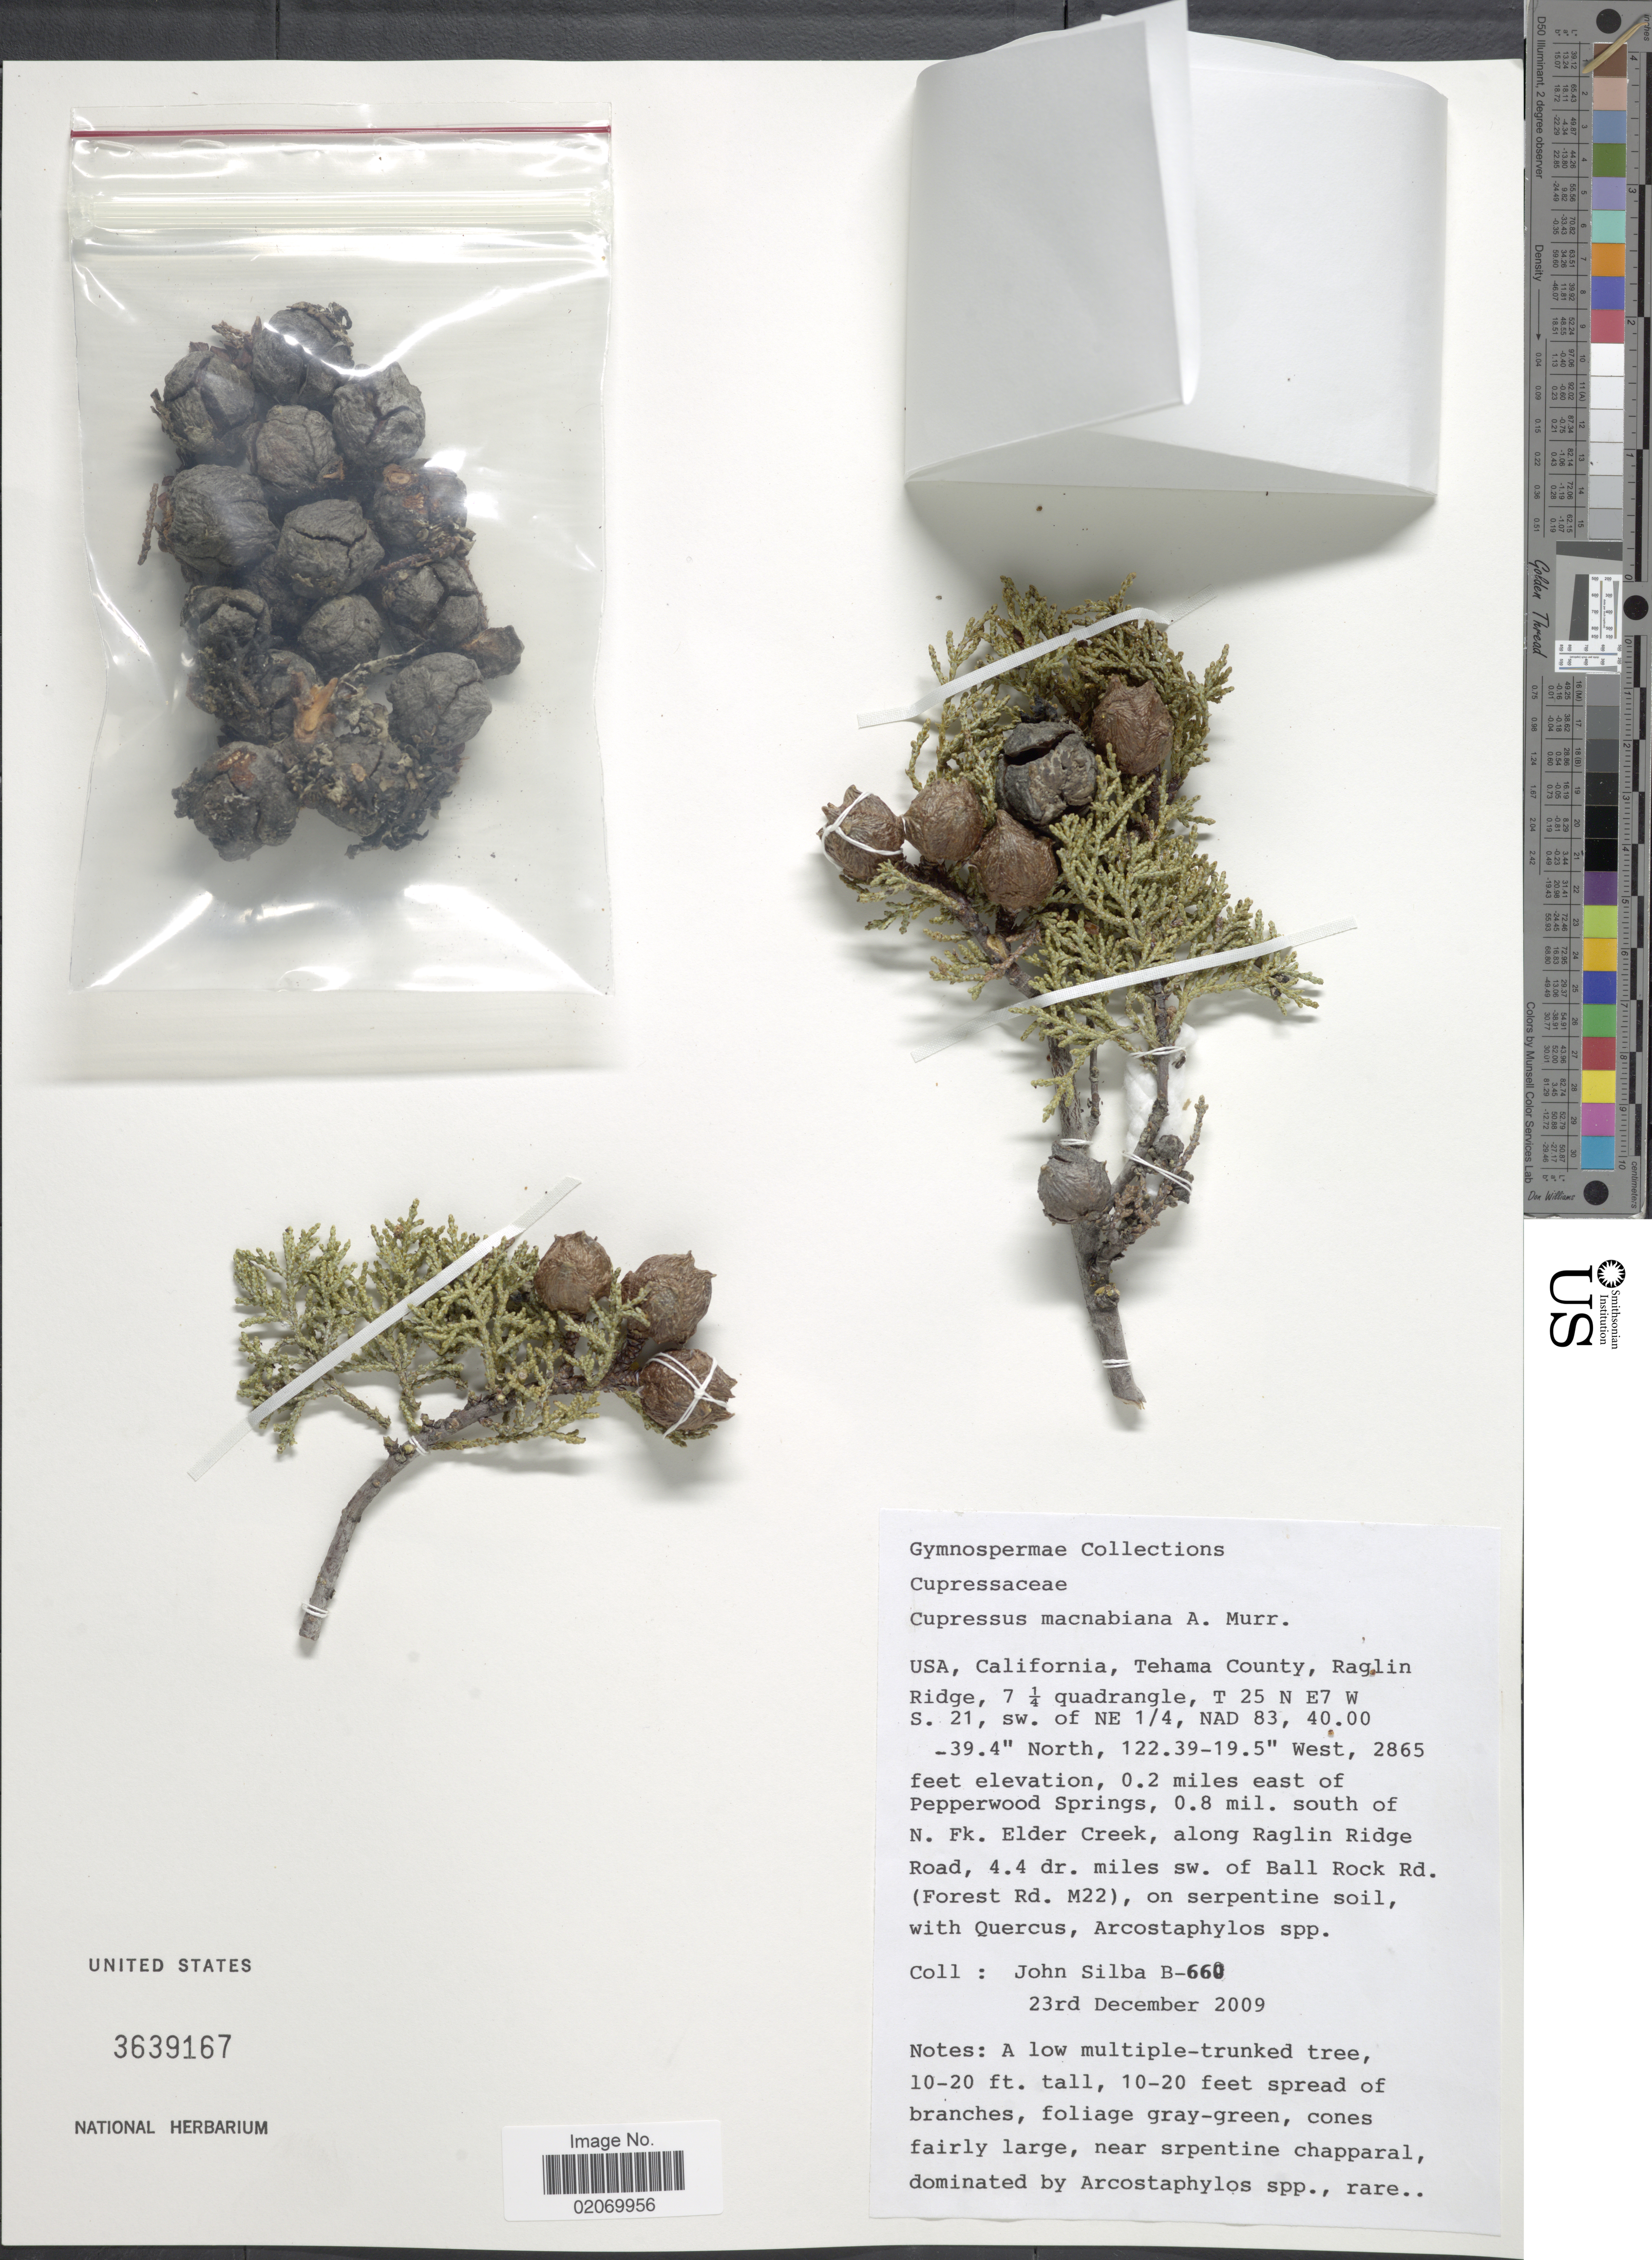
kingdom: Plantae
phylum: Tracheophyta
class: Pinopsida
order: Pinales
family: Cupressaceae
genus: Hesperocyparis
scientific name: Hesperocyparis macnabiana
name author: (A. Murray) Bartel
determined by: (US) Smithsonian Institution - National Museum of Natural History - Department of Botany (UNITED STATES)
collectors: J. Silba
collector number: B-660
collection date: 2009-12-23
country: United States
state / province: California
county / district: Tehama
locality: USA, Tehama County, Raglin Ridge, 7 1/4 quadrangle, T25N, E7W, S 21, sw of NE 1/4, NAD 83, 0.2 miles east of Pepperwood Springs, 0.8 mil. south of N. Fk. Elder Creek, along Raglin Ridge Road, 4.4 dr. miles sw of Ball Rock Rd (Forest Rd. M22)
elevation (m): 873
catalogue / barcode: US 3639167